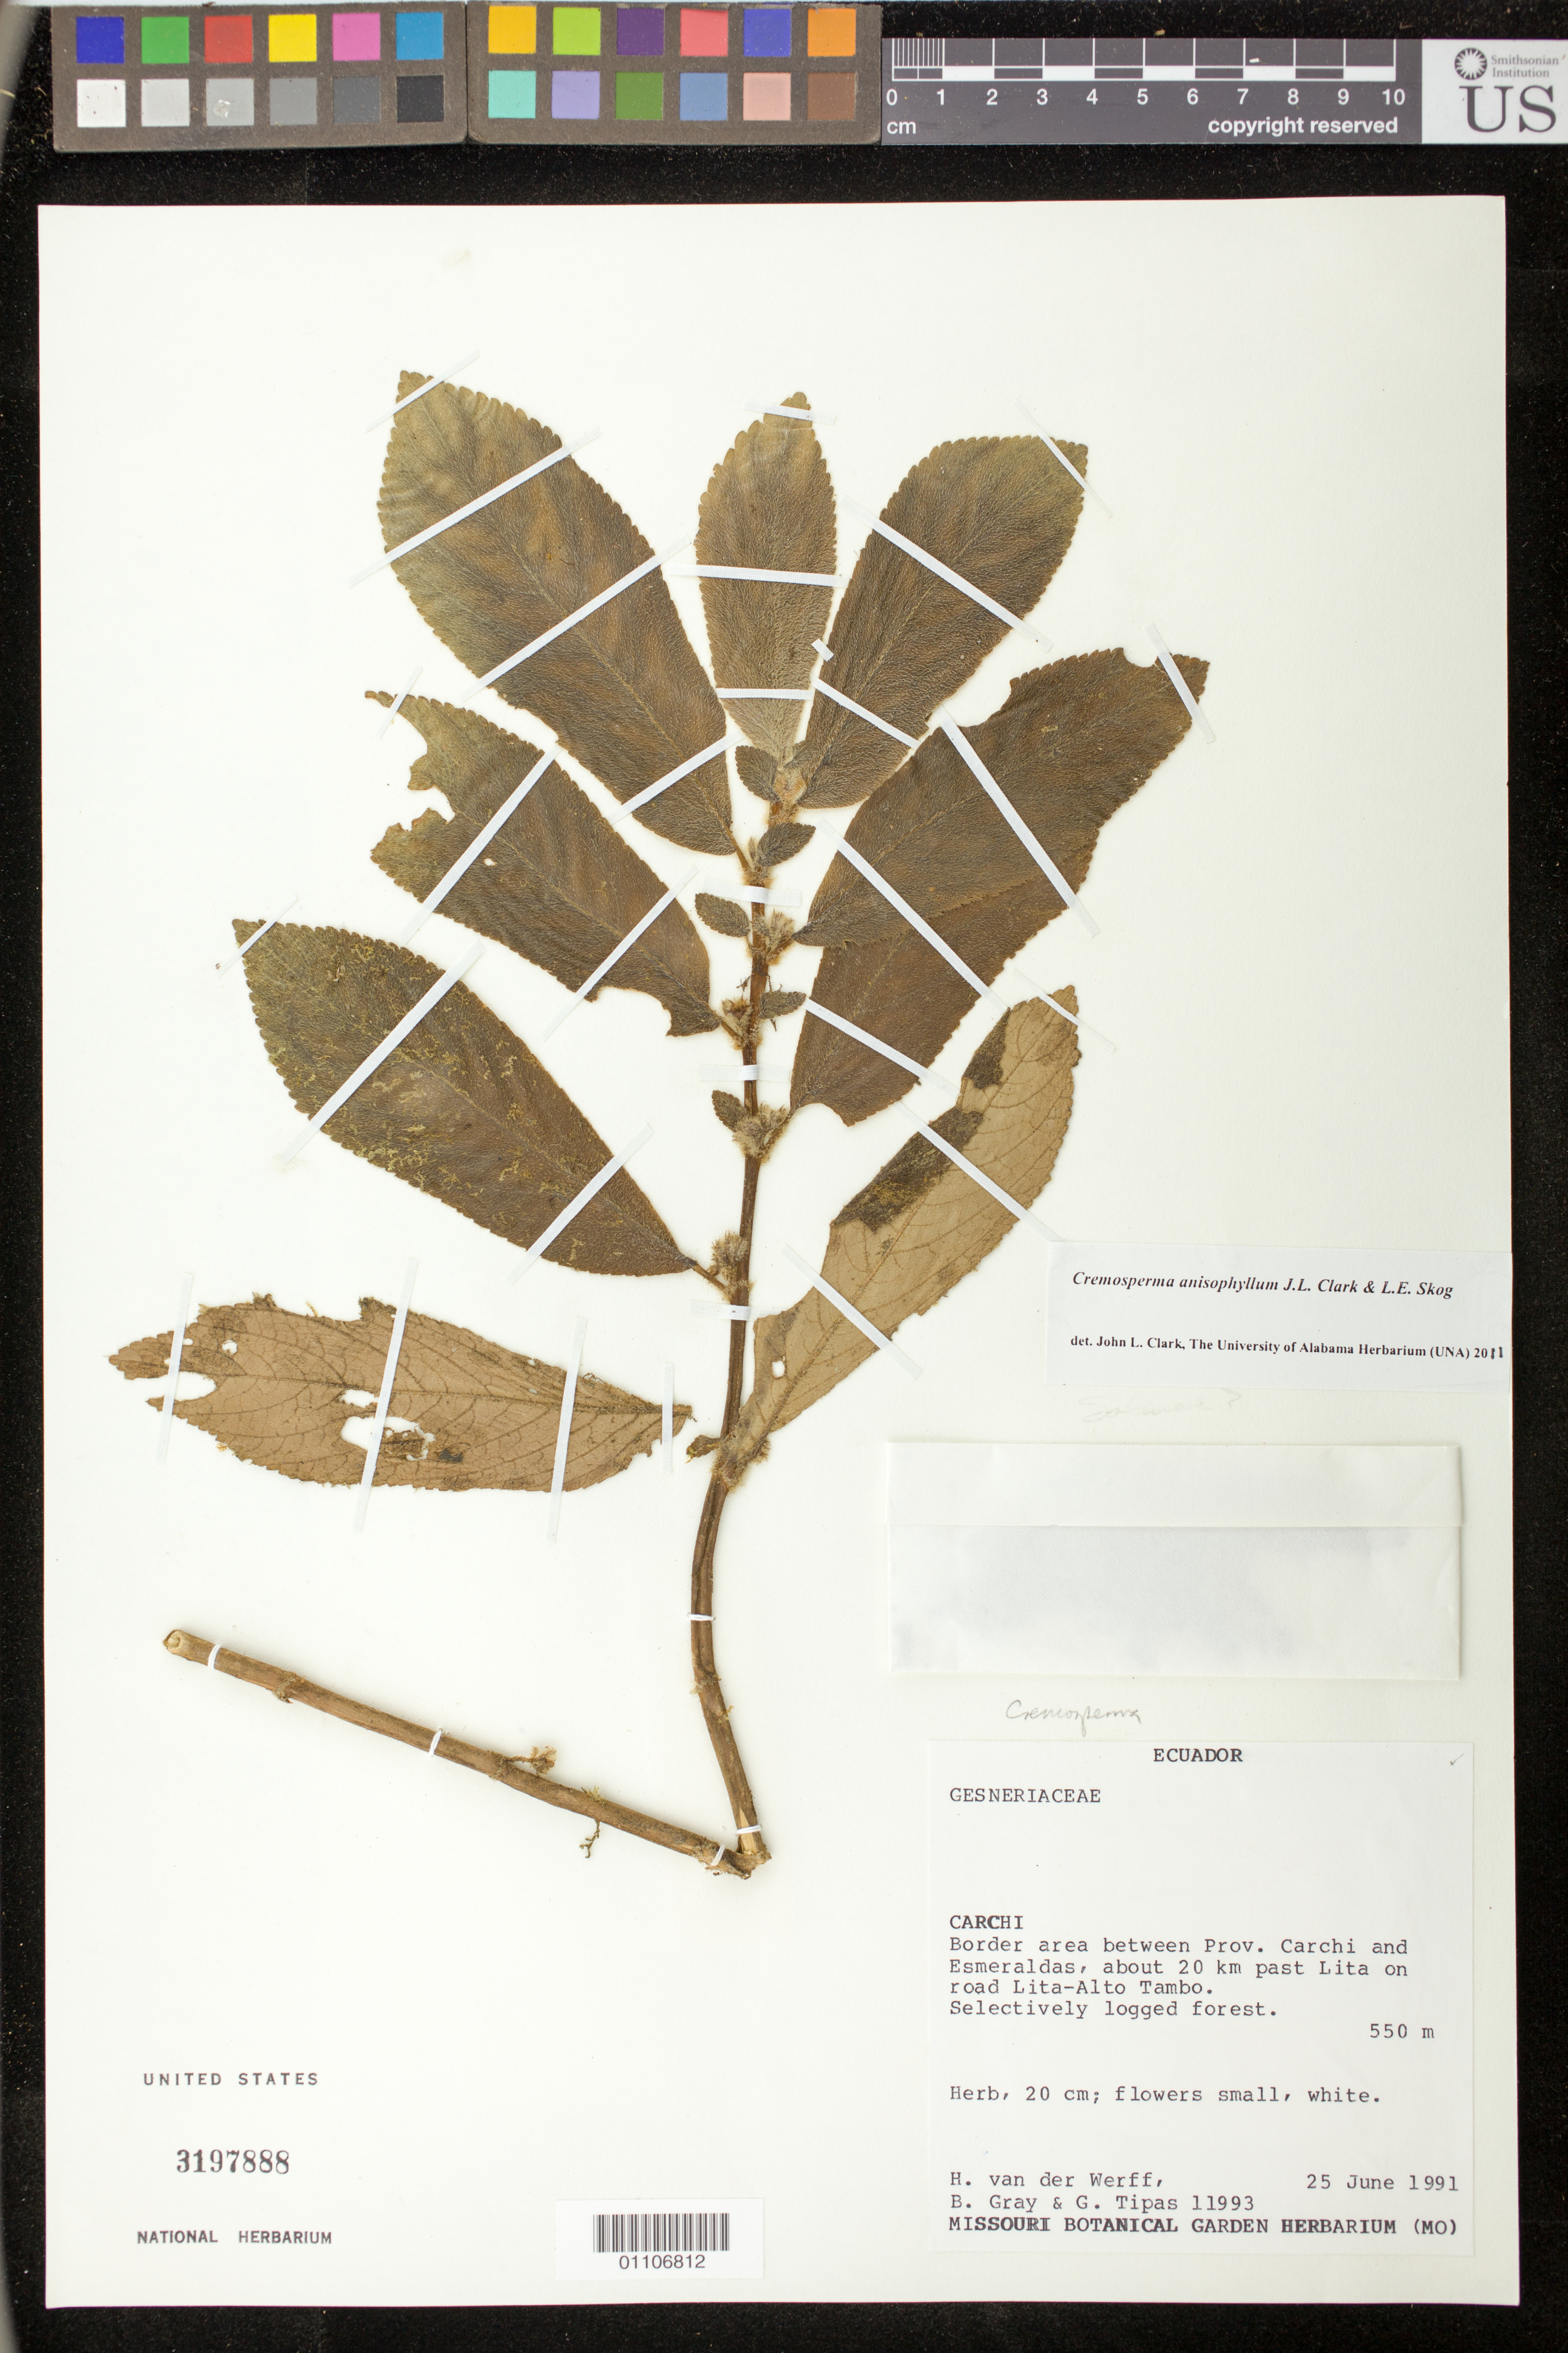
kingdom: Plantae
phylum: Tracheophyta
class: Magnoliopsida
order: Lamiales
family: Gesneriaceae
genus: Cremosperma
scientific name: Cremosperma anisophyllum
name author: J.L. Clark & L.E. Skog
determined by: Clark, J. L.; Skog, Laurence E.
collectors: H. van der Werff, B. Gray & G. Tipas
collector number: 11993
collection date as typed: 25 Jun 1991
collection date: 1991-06-25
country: Ecuador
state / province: Carchi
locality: Border area between Prov. Carchi and Esmeraldas, about 20 km past Lita on road Lita-Alto Tambo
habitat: Selectively logged forest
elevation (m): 550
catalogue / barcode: US 3197888